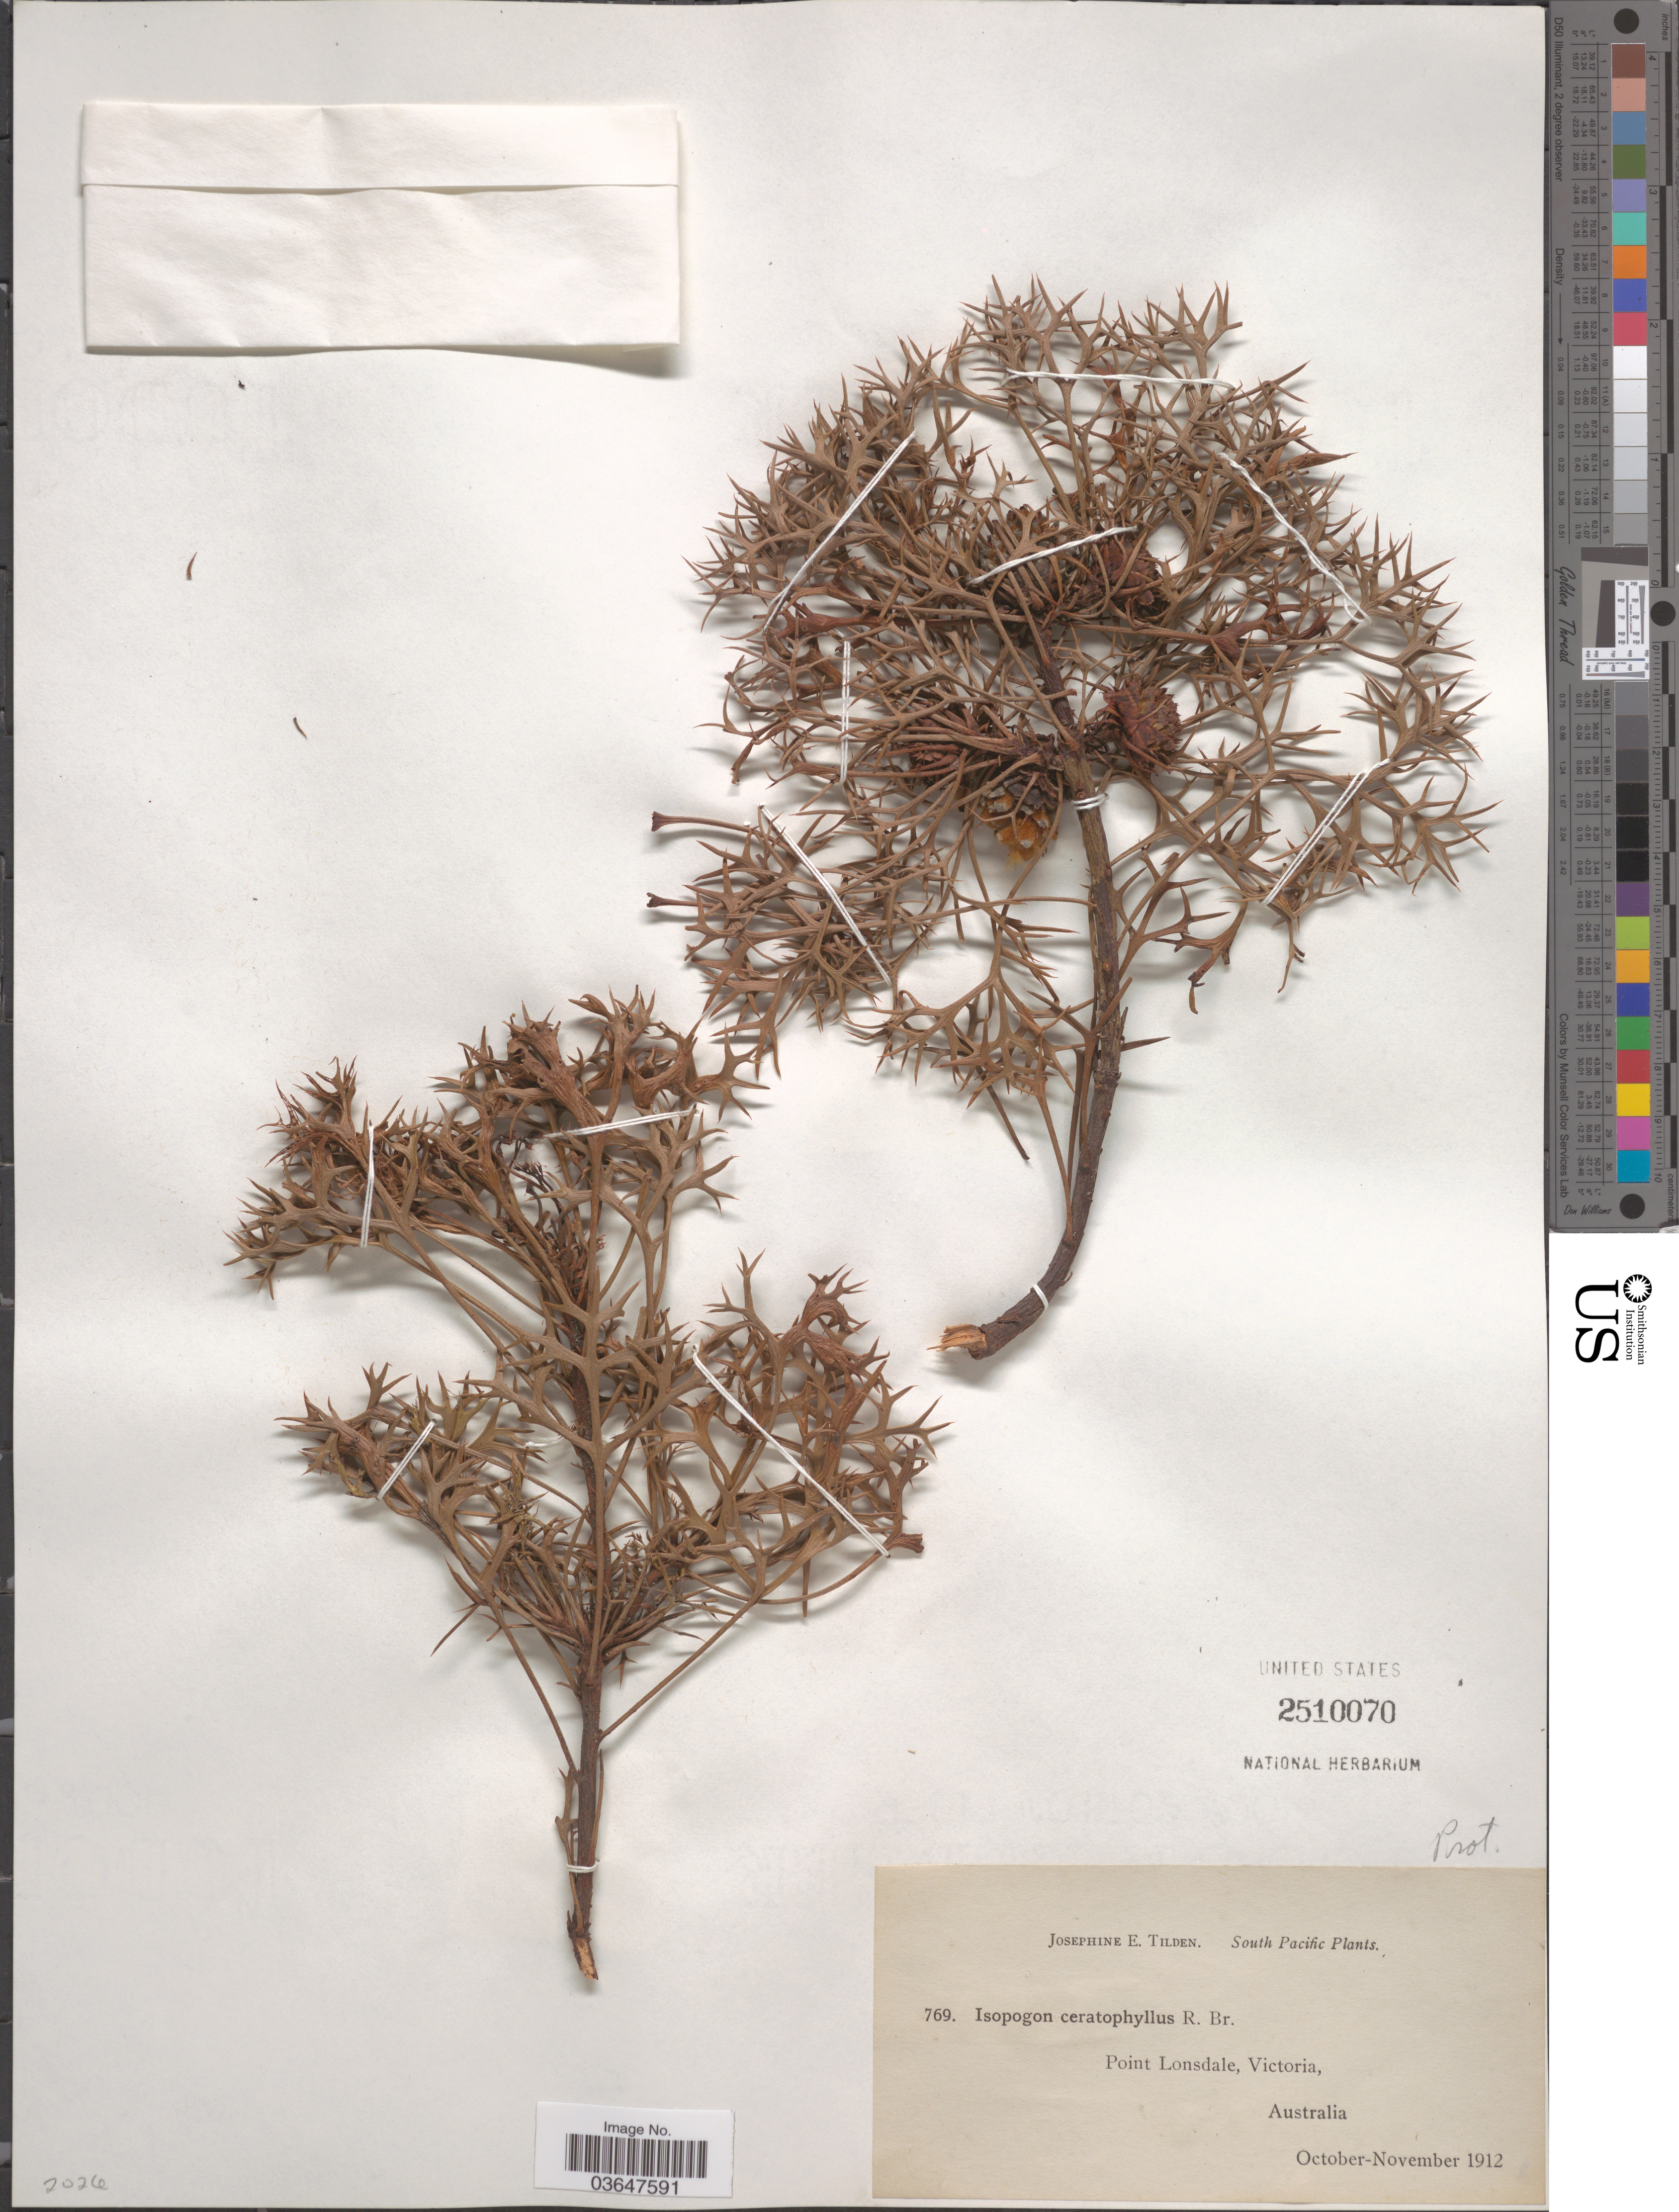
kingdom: Plantae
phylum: Tracheophyta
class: Magnoliopsida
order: Proteales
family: Proteaceae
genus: Isopogon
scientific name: Isopogon ceratophyllus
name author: R. Br.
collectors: J. E. Tilden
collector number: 769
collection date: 1912-10/1912-11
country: Australia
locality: South Pacific. Point Lonsdale, Victoria.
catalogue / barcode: US 2510070